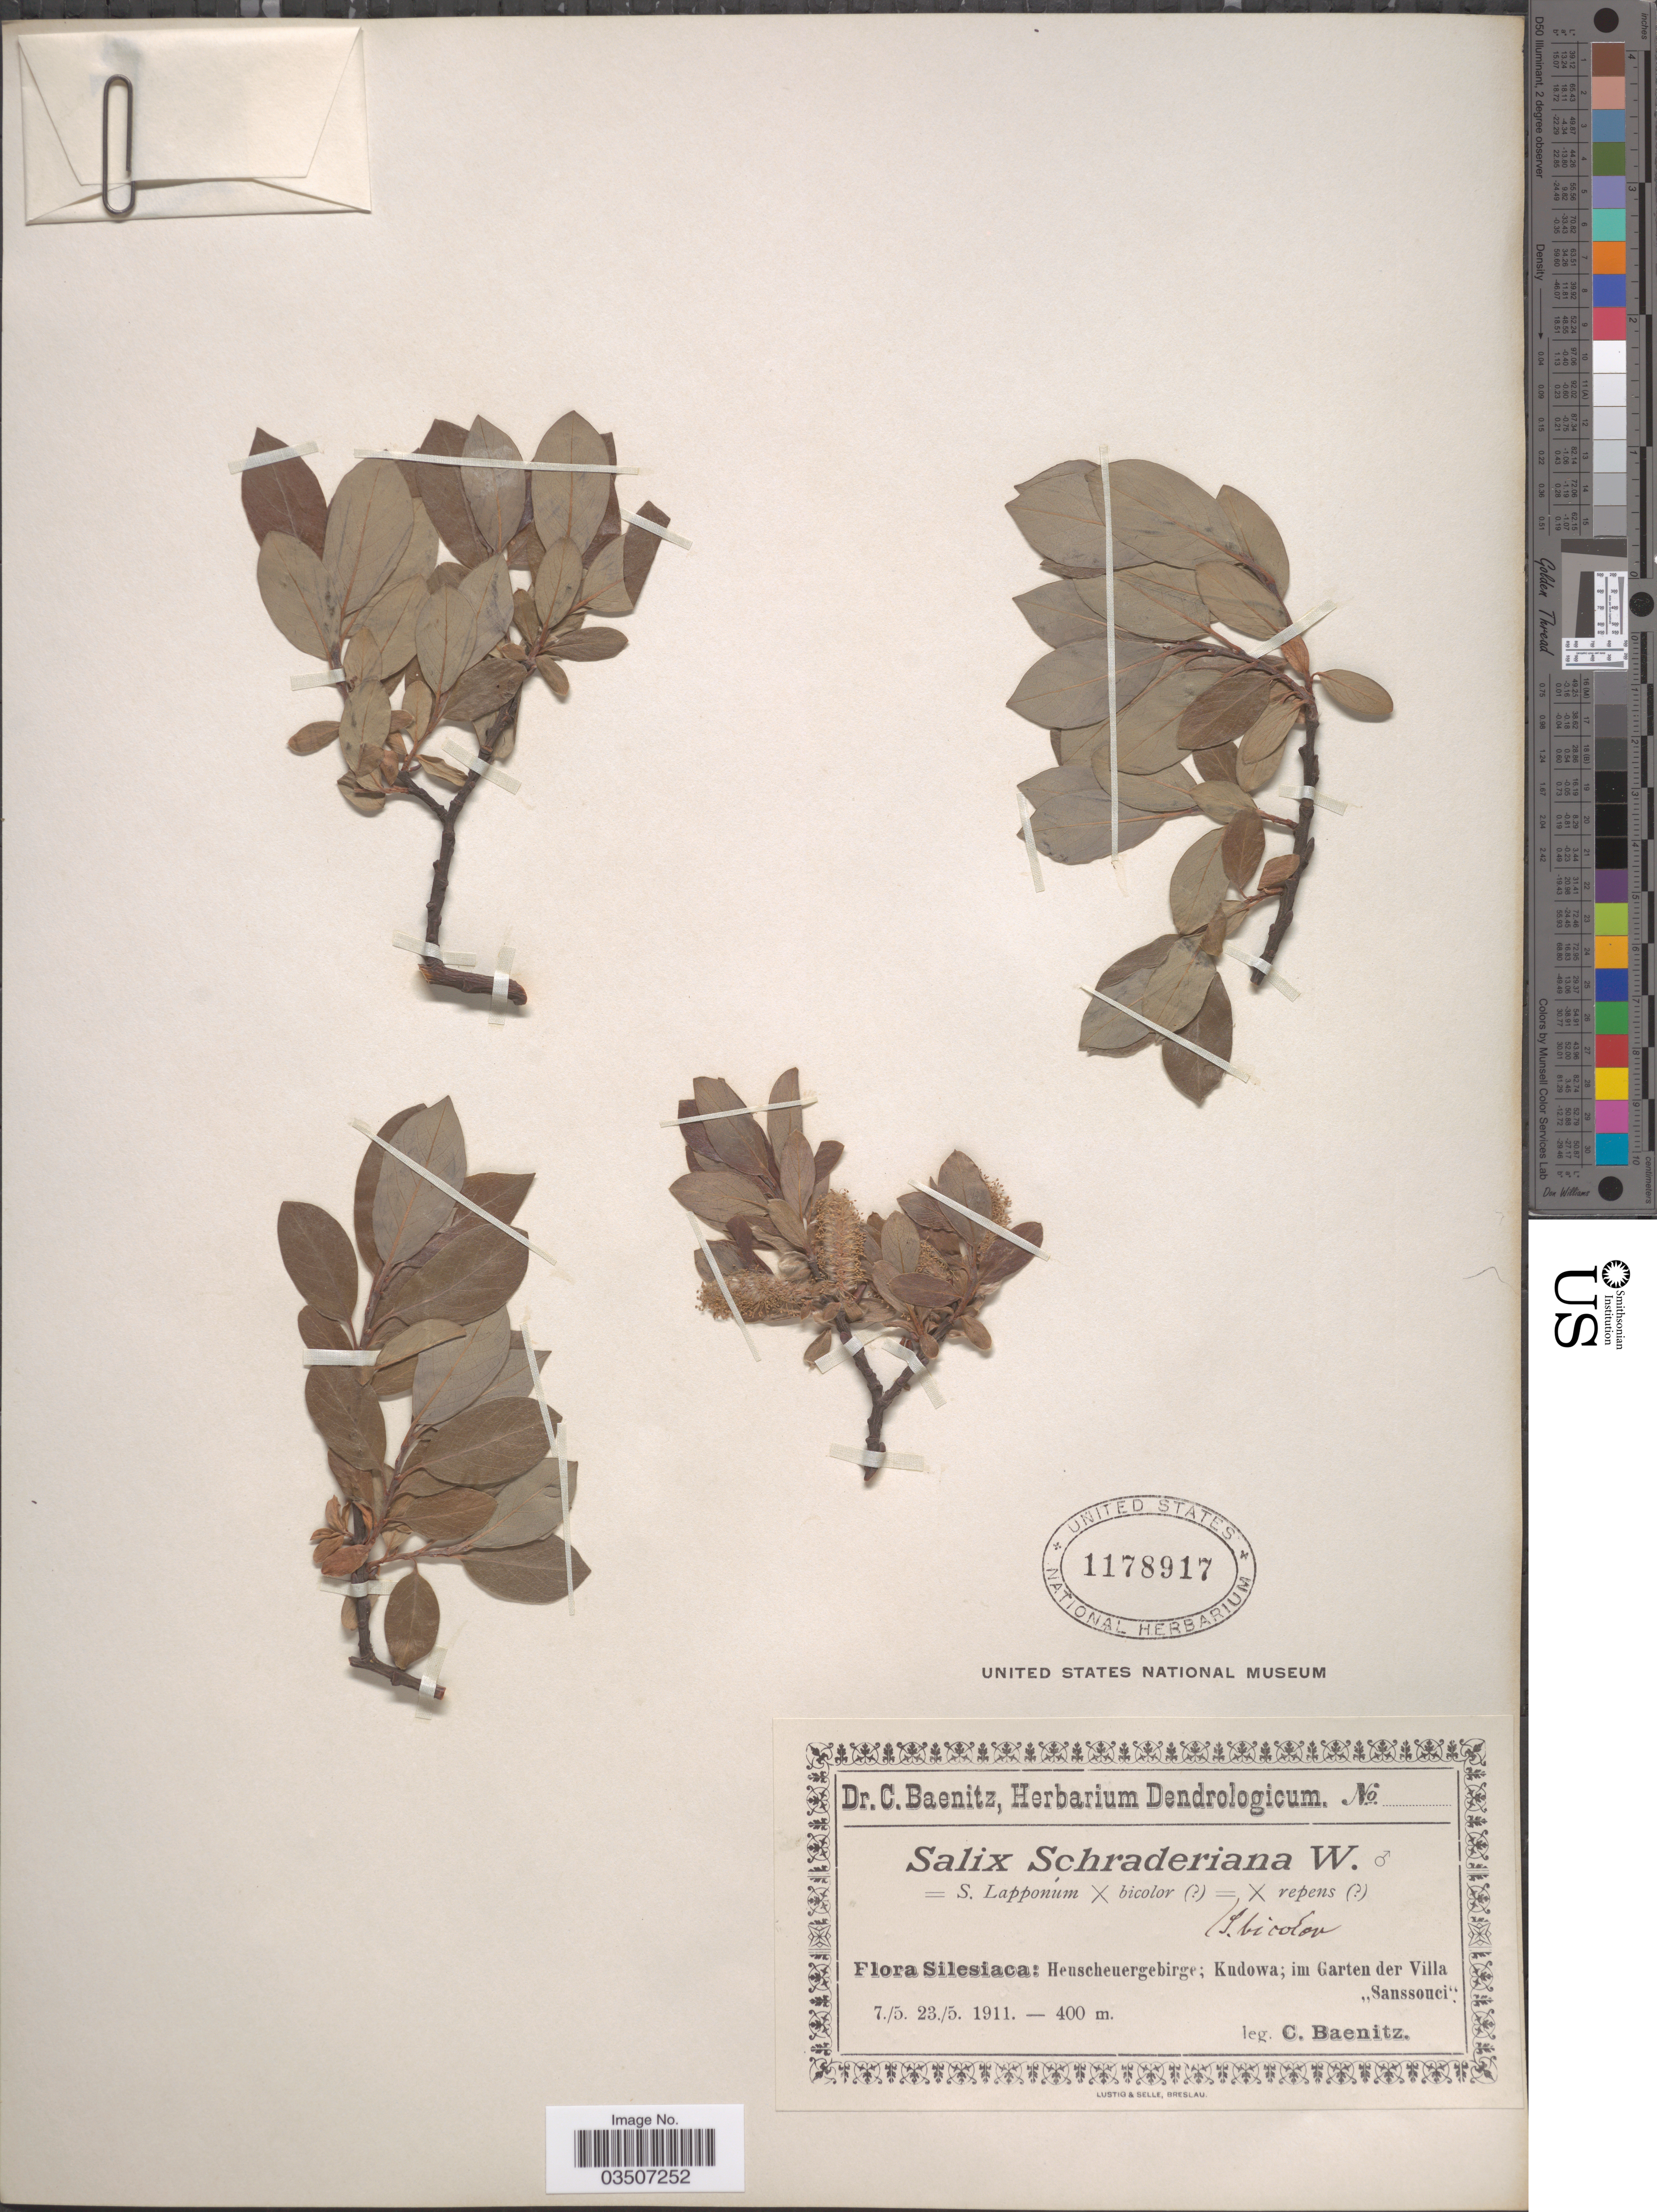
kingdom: Plantae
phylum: Tracheophyta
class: Magnoliopsida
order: Malpighiales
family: Salicaceae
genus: Salix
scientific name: Salix schraderiana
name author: Willd.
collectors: C. G. Baenitz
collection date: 1911-05-07/1911-05-23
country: Poland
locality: Silesiaca: Heuscheuergebirge; Kudowa; im Garten der Villa "Sanssouci".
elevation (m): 400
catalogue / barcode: US 1178917